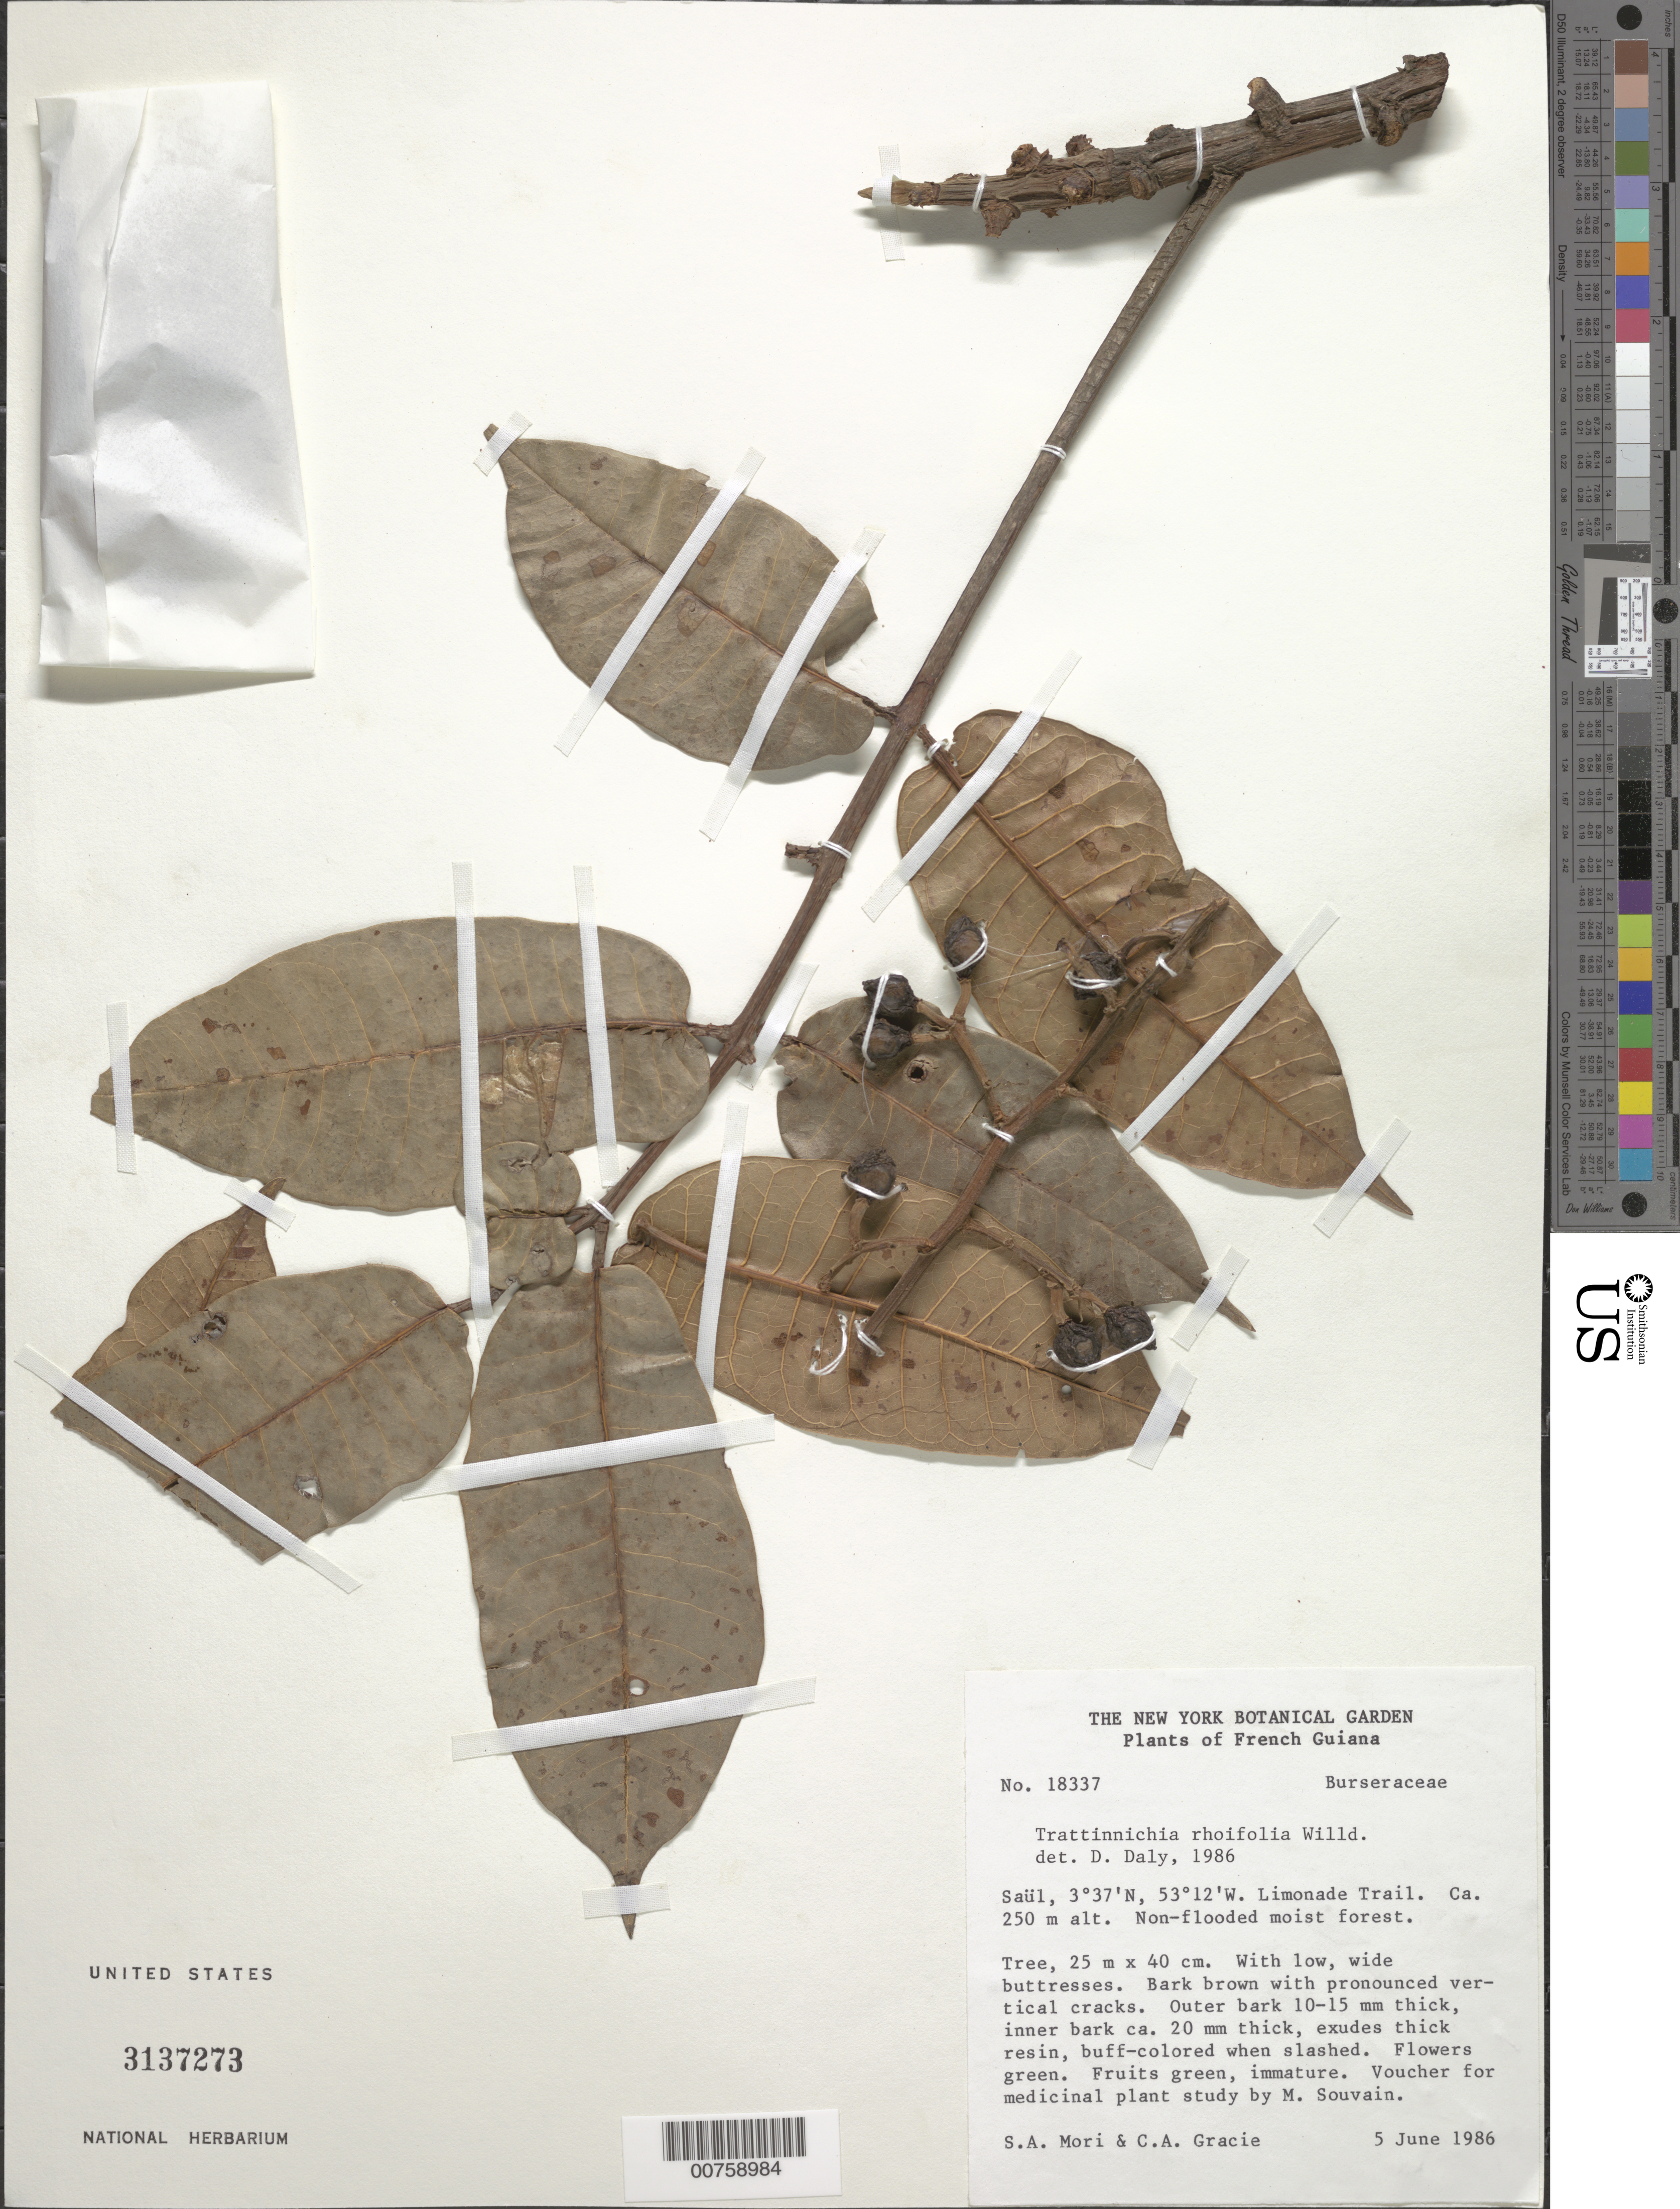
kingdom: Plantae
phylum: Tracheophyta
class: Magnoliopsida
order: Sapindales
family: Burseraceae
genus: Trattinnickia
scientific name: Trattinnickia rhoifolia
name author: Willd.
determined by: Daly, D. C.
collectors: S. Mori & C. A. Gracie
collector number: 18337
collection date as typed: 5-Jun-86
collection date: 1986-06-05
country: French Guiana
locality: Saül, Limonade Trail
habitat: Non-flooded moist forest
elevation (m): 250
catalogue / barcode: US 3137273